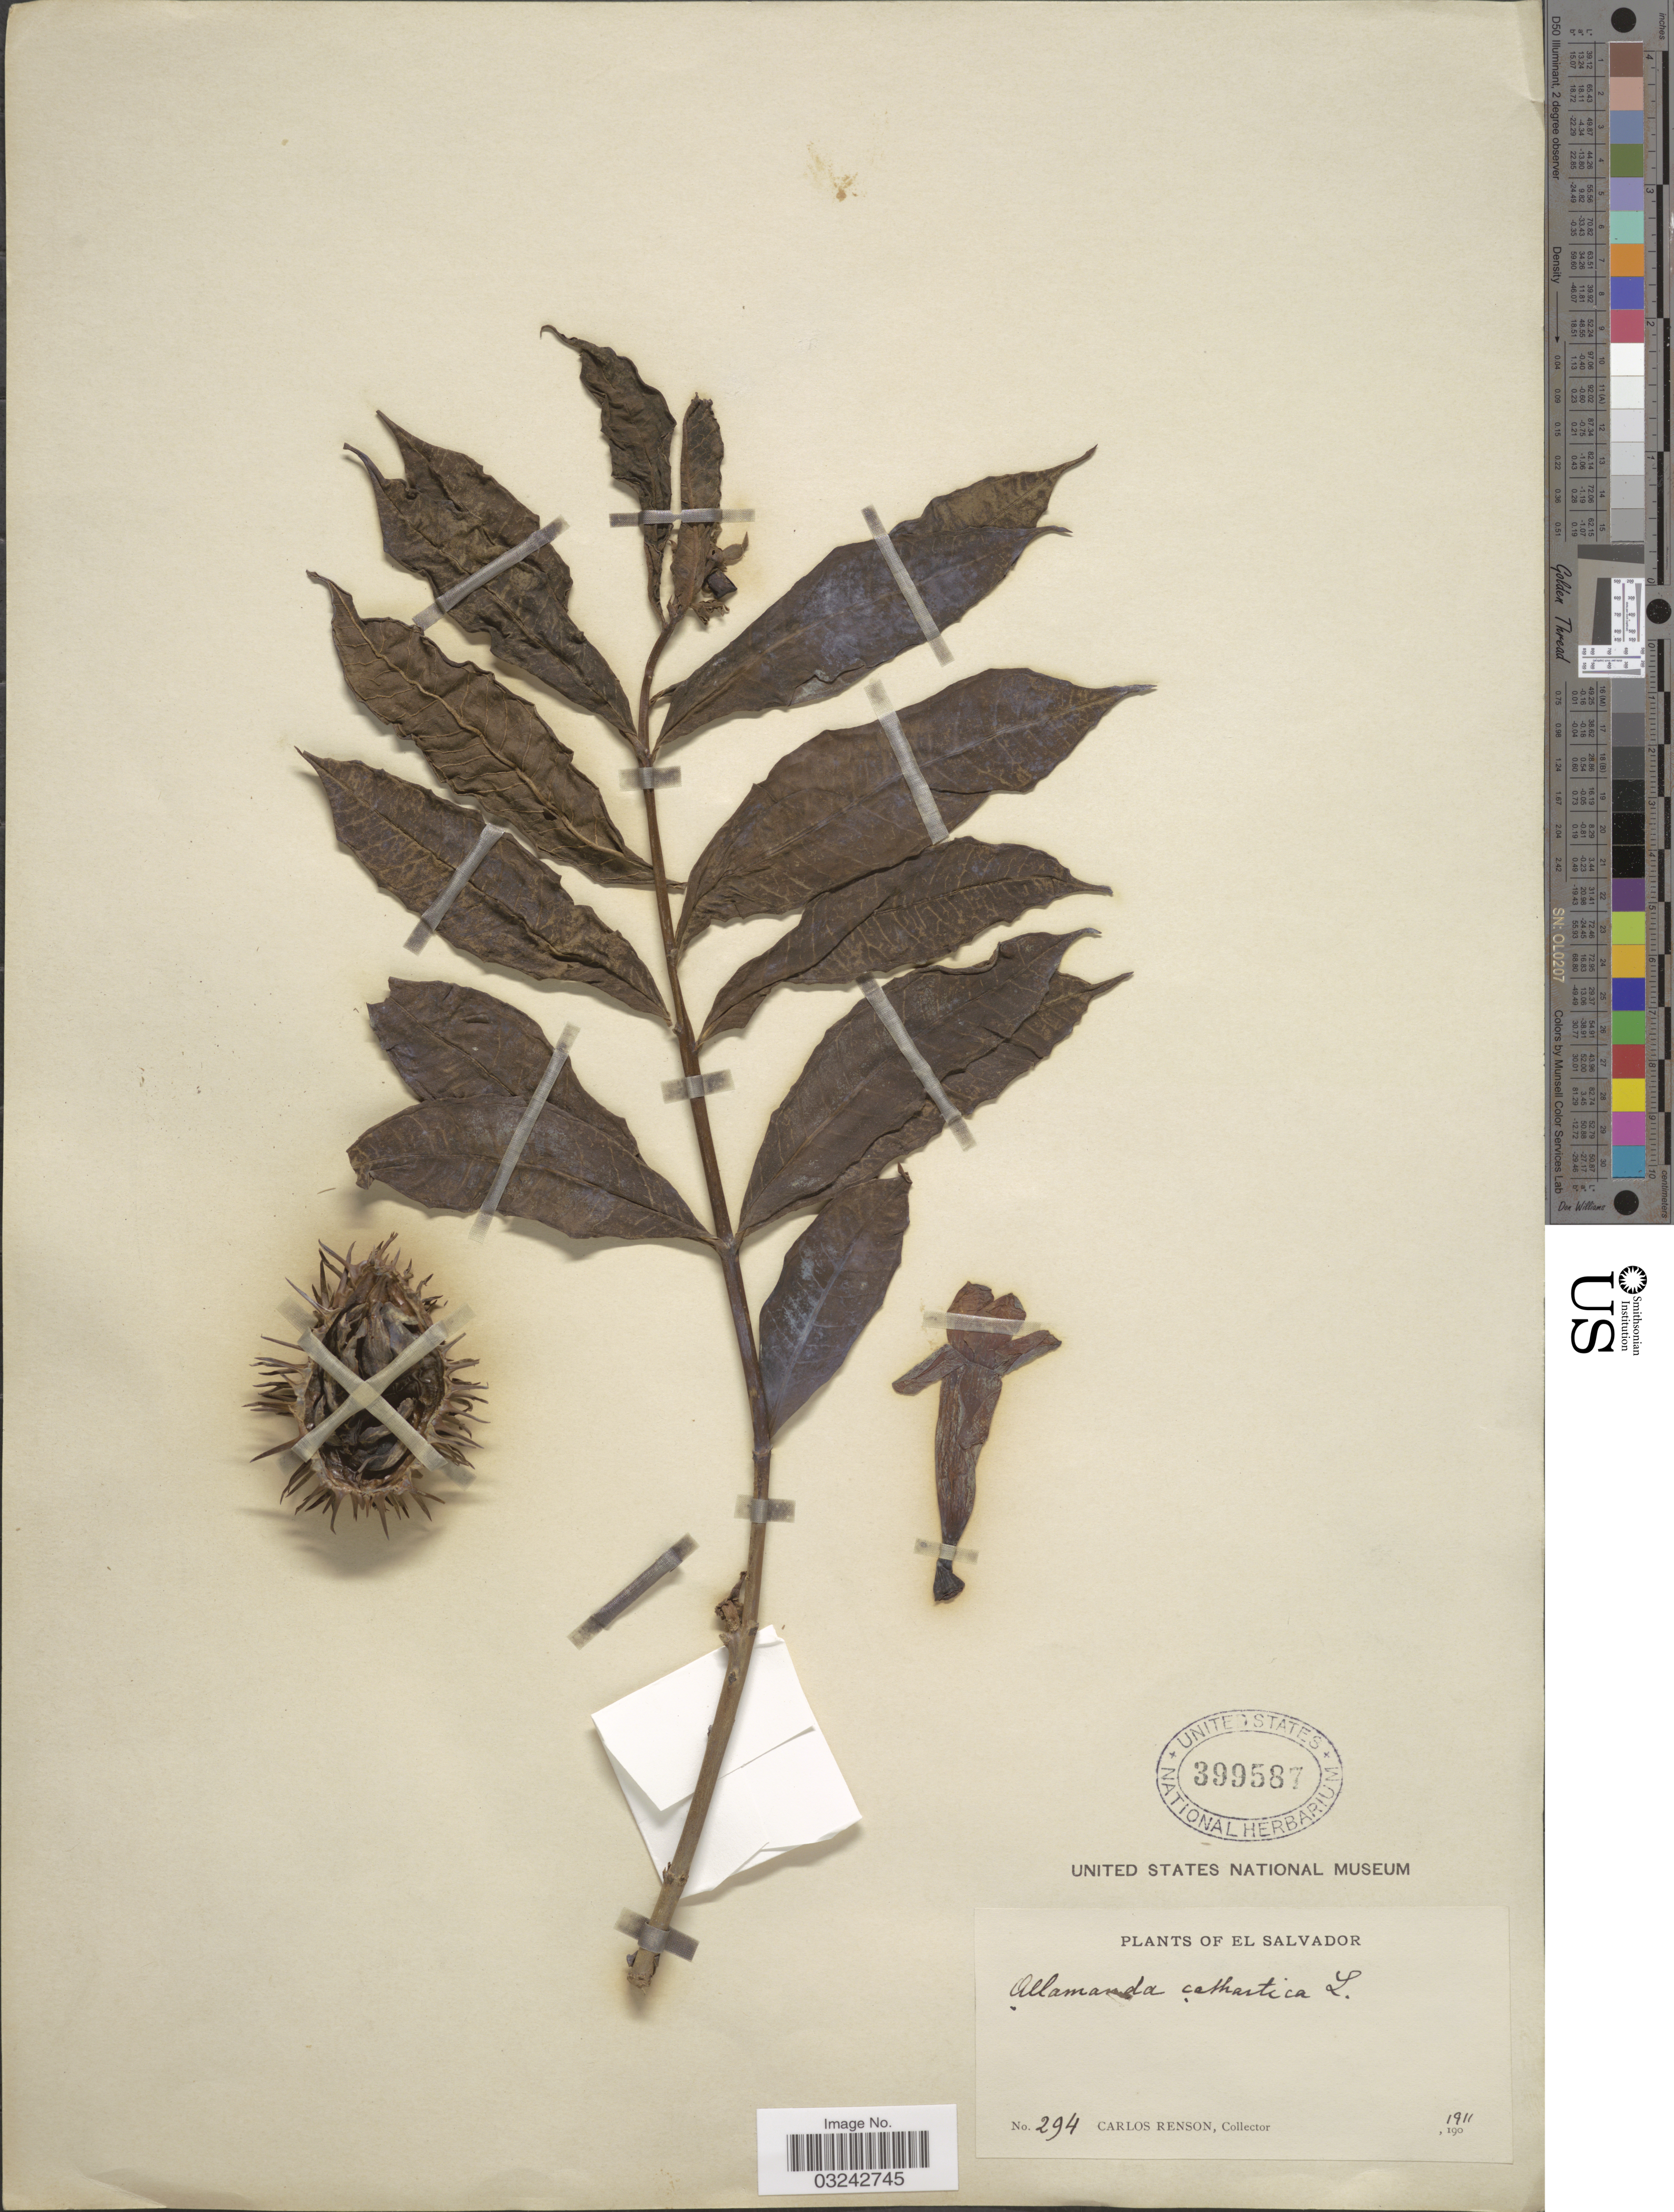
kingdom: Plantae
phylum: Tracheophyta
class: Magnoliopsida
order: Gentianales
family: Apocynaceae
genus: Allamanda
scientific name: Allamanda cathartica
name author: L.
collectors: C. Renson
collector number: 294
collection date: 1911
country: El Salvador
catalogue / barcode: US 399587